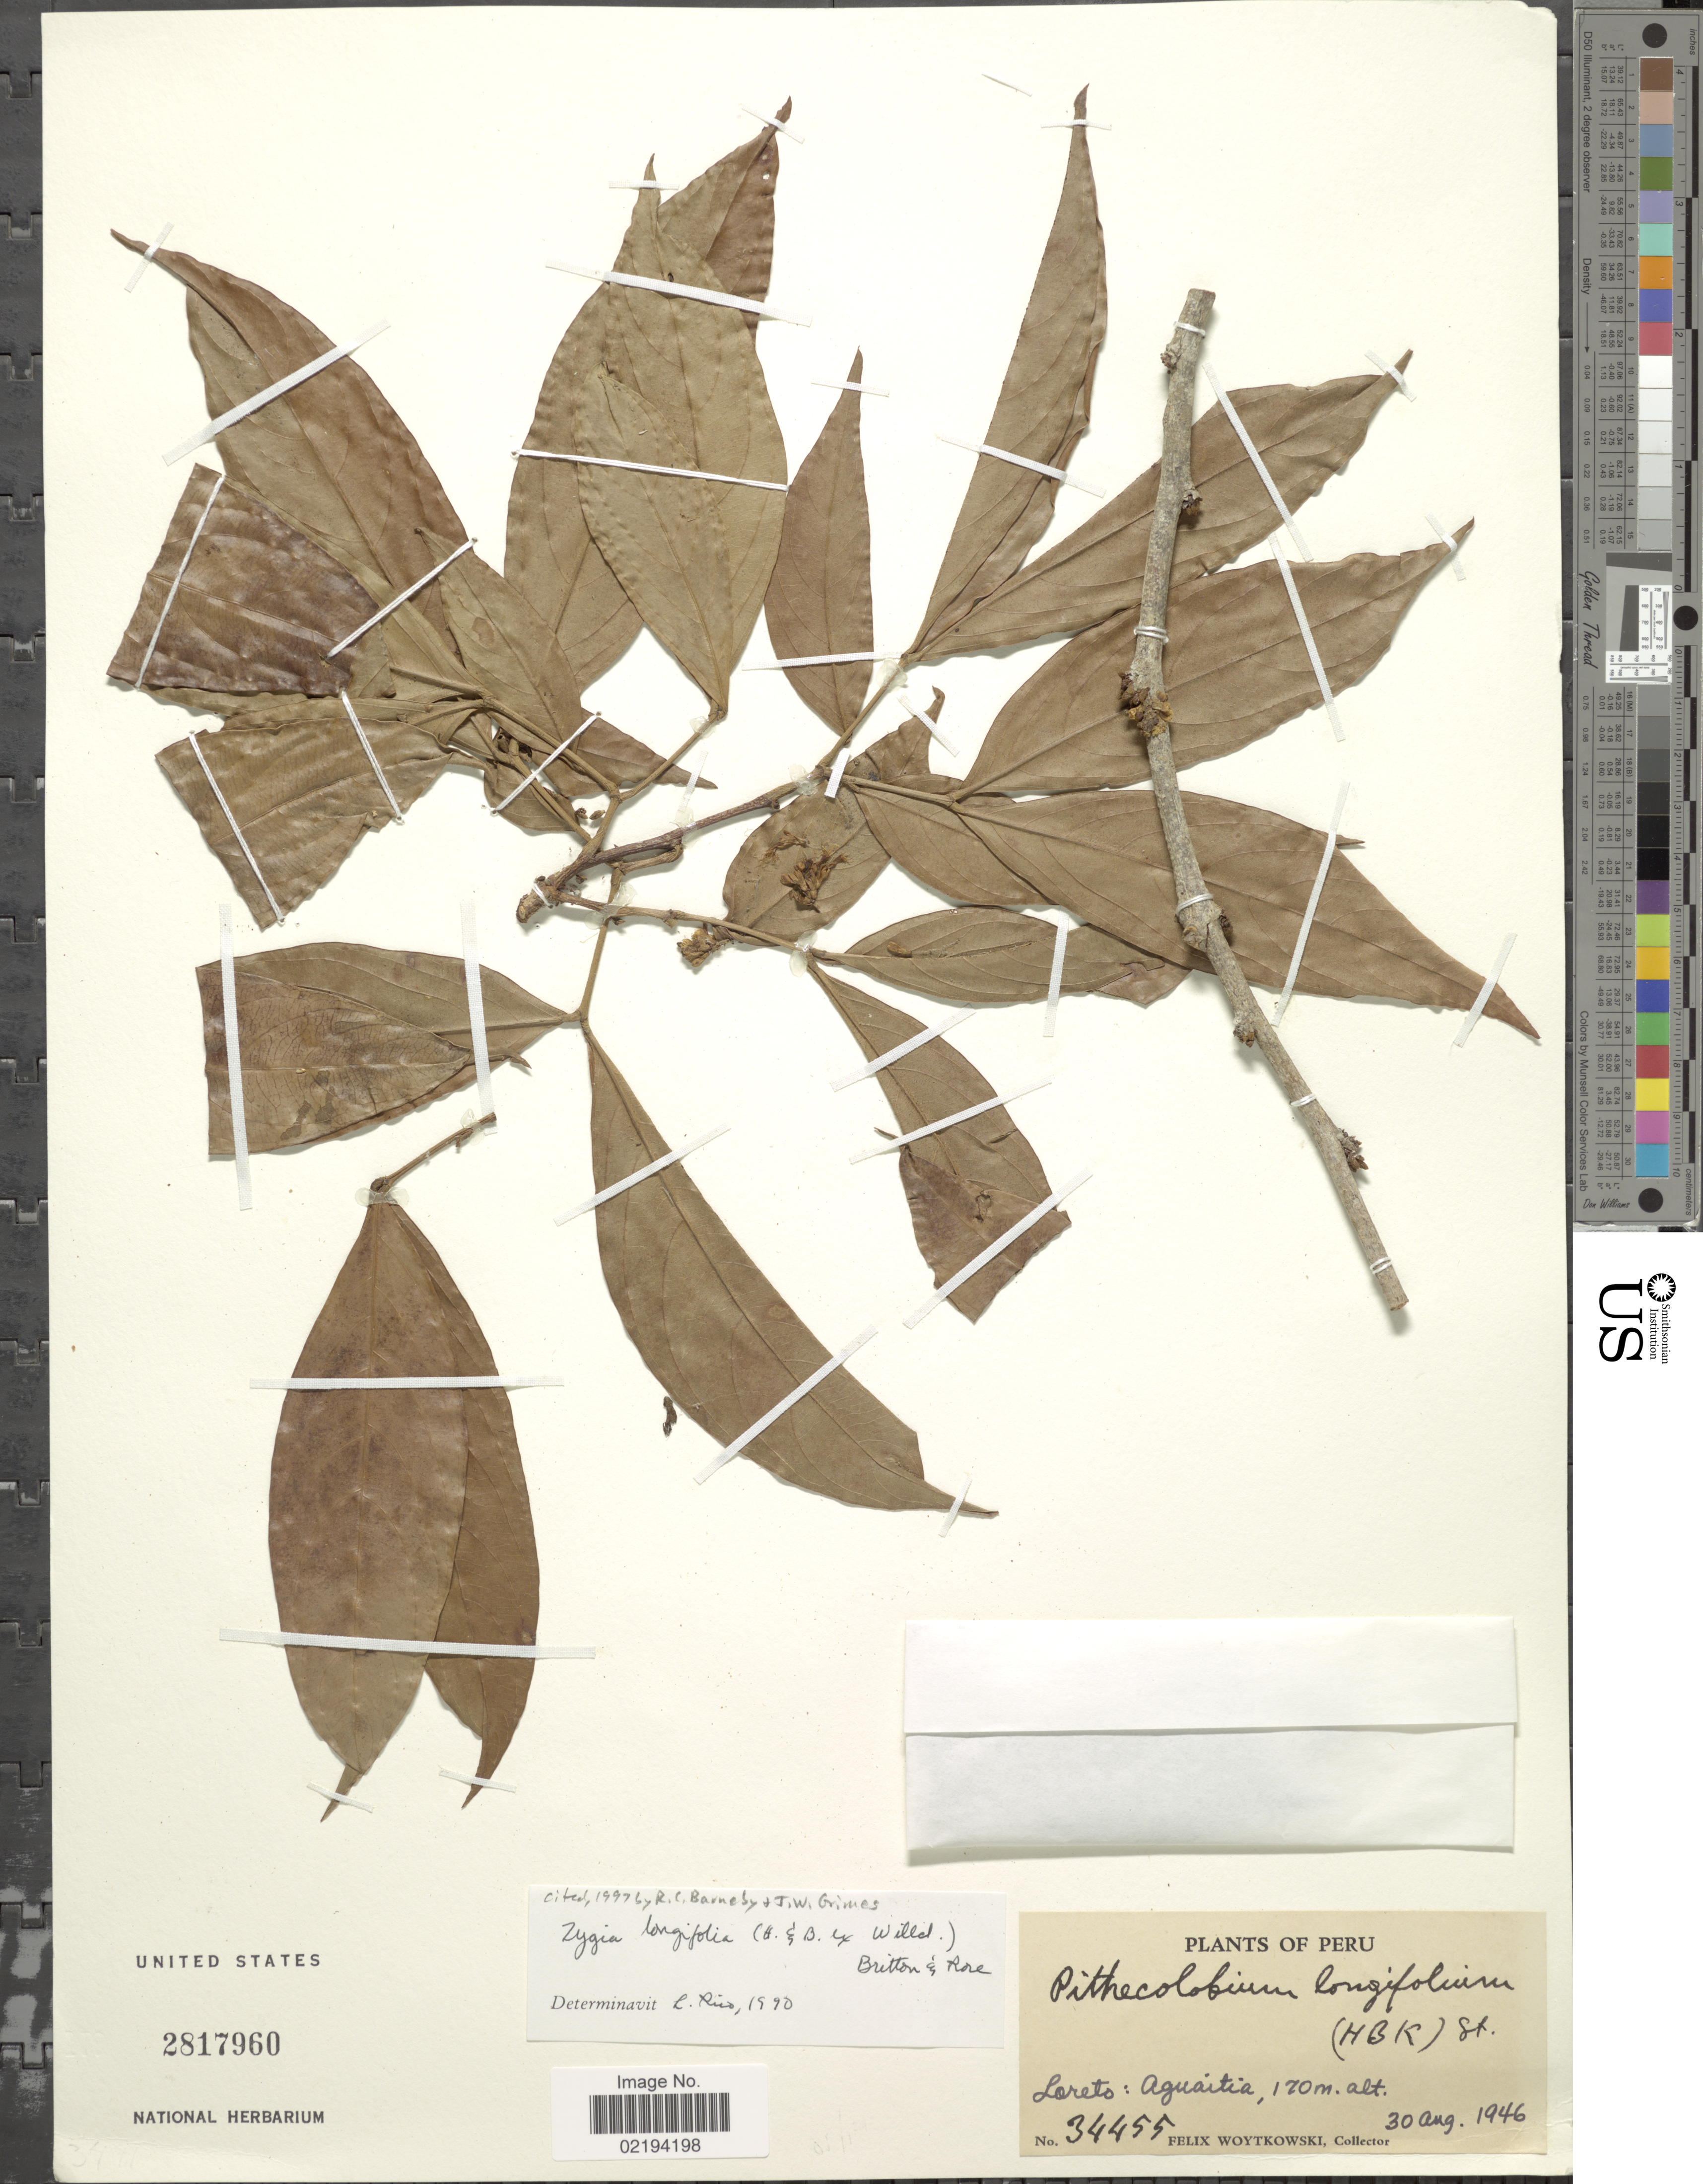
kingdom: Plantae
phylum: Tracheophyta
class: Magnoliopsida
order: Fabales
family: Fabaceae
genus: Zygia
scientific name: Zygia longifolia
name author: (Willd.) Britton & Rose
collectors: F. Woytkowski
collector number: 34455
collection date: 1946-08-30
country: Peru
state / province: Loreto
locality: Aguaitia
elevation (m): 170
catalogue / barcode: US 2817960